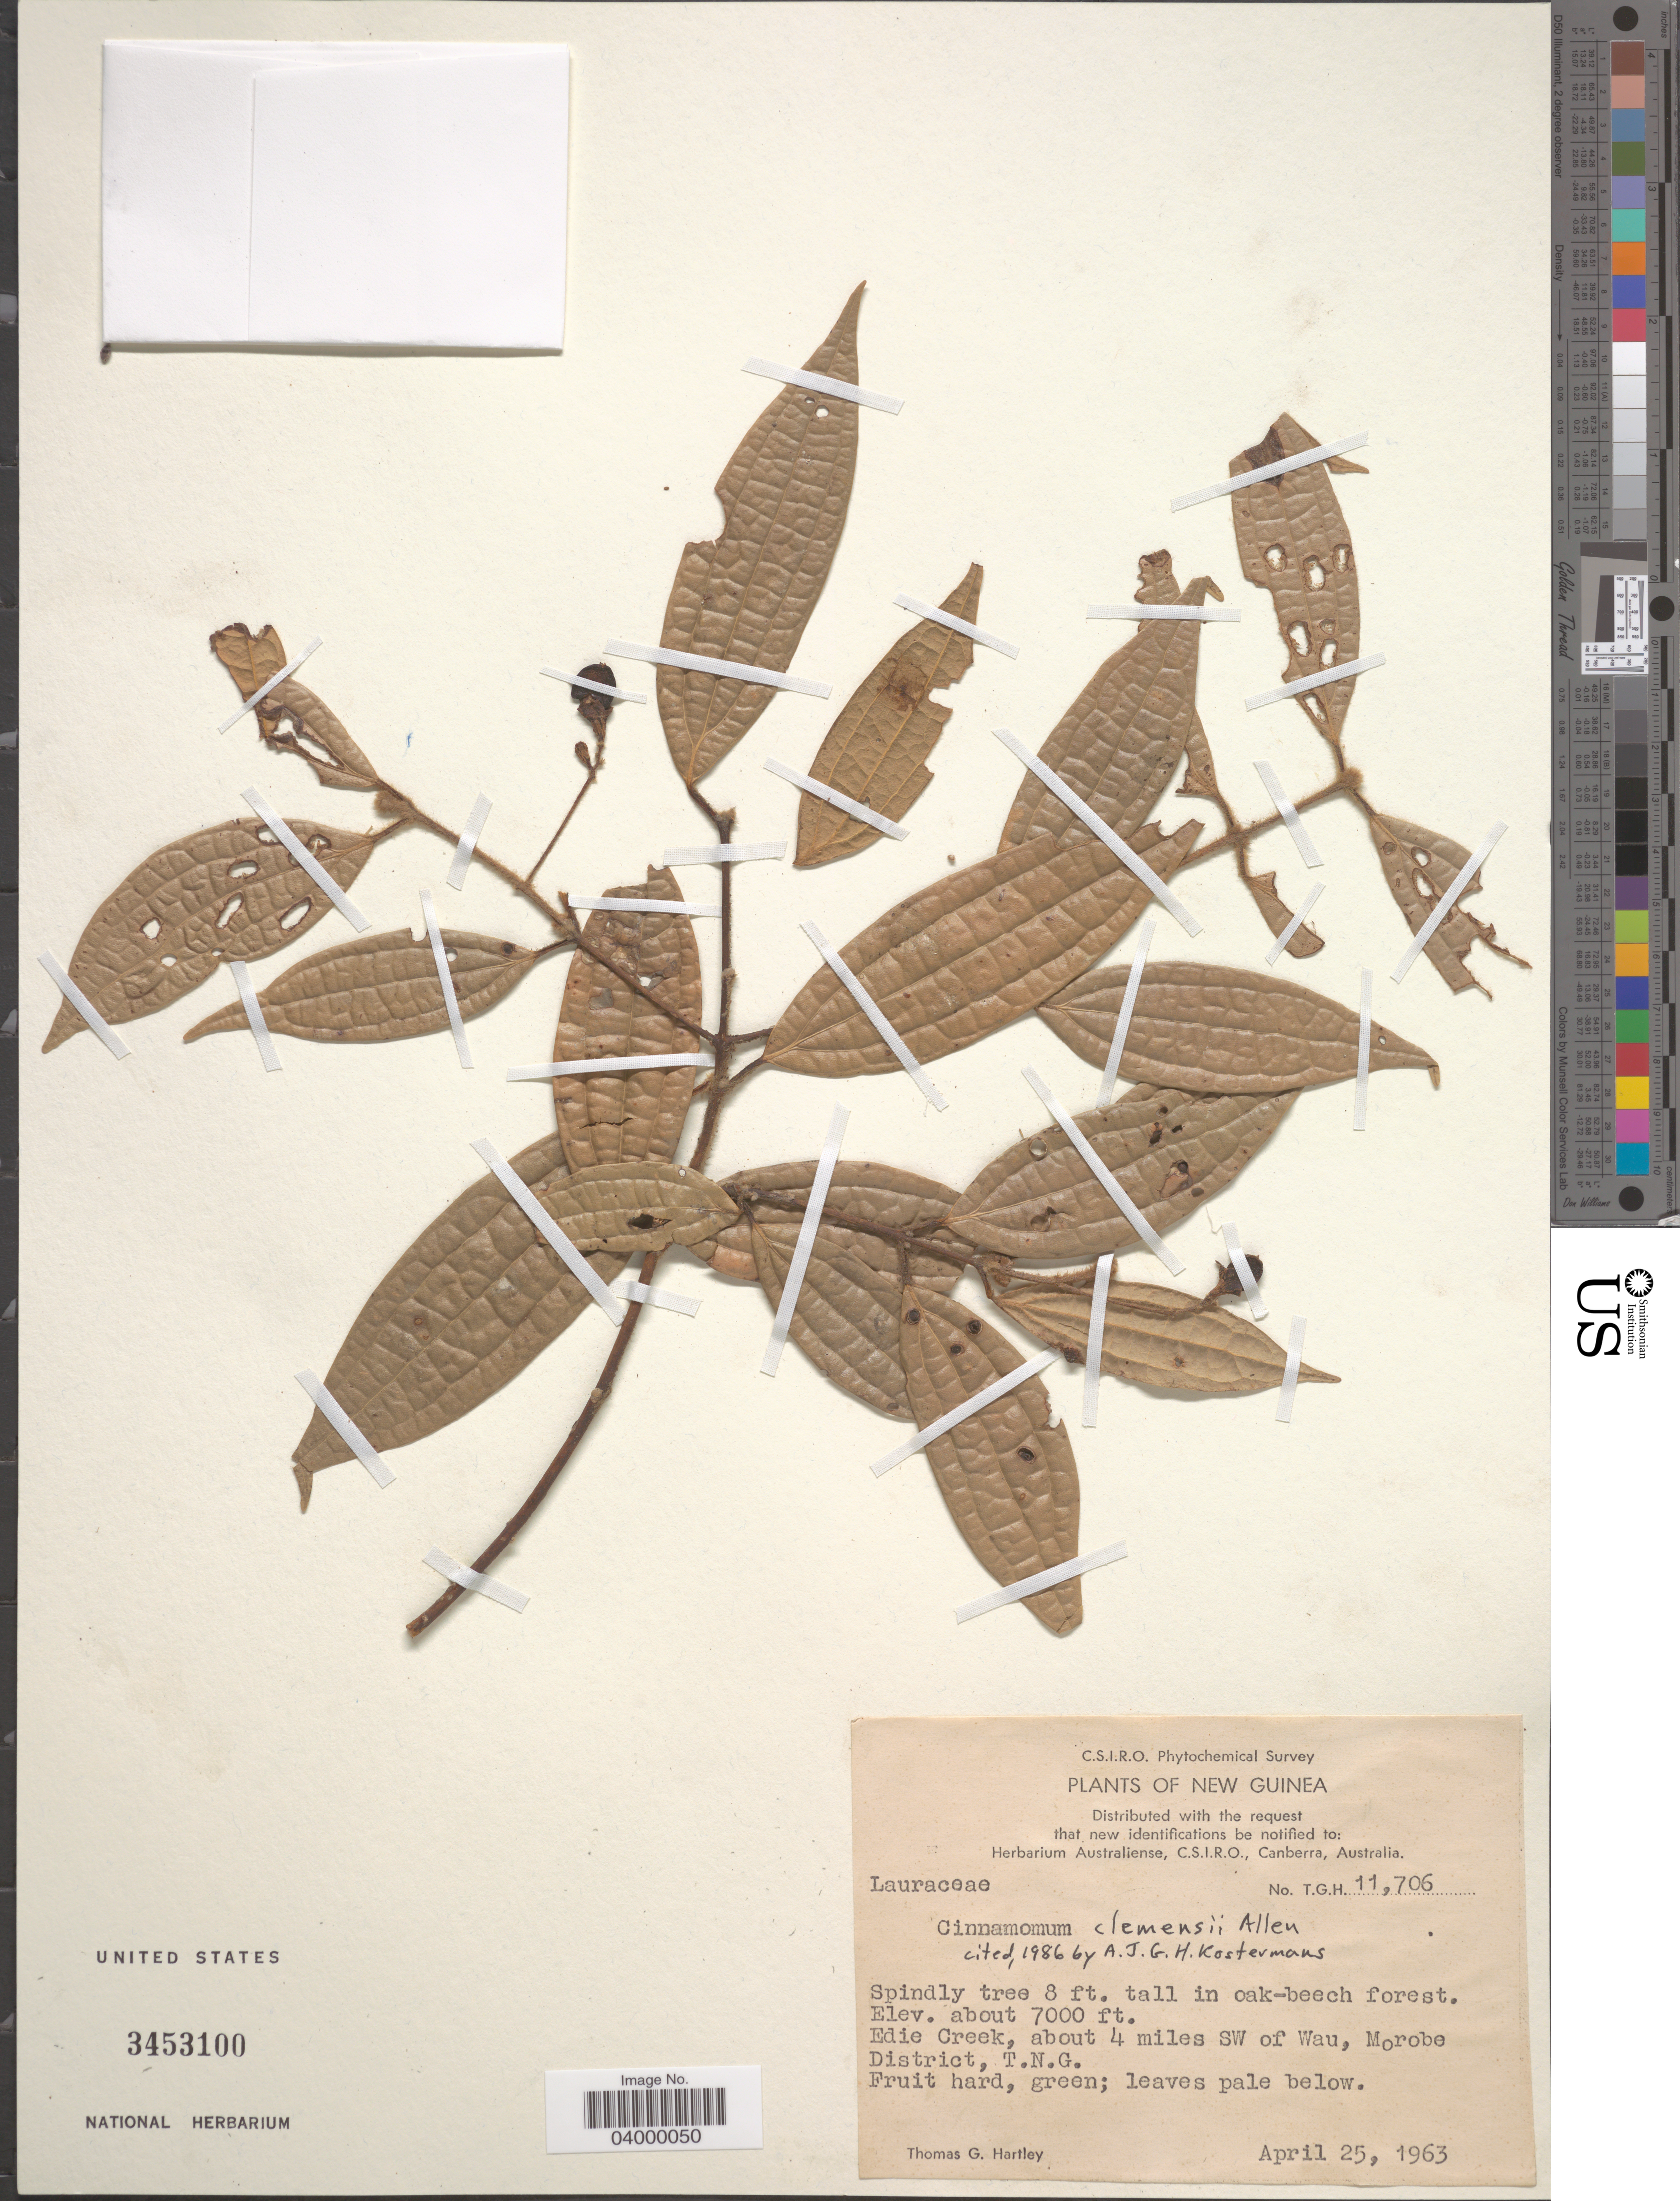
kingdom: Plantae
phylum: Tracheophyta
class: Magnoliopsida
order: Laurales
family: Lauraceae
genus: Cinnamomum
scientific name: Cinnamomum clemensii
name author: C.K. Allen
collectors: T. G. Hartley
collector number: T.G.H. 11706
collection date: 1963-04-25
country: Papua New Guinea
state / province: Morobe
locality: New Guinea. Edie Creek, about 4 miles SW of Wau, Morobe District, T.N.G.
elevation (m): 2134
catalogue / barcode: US 3453100